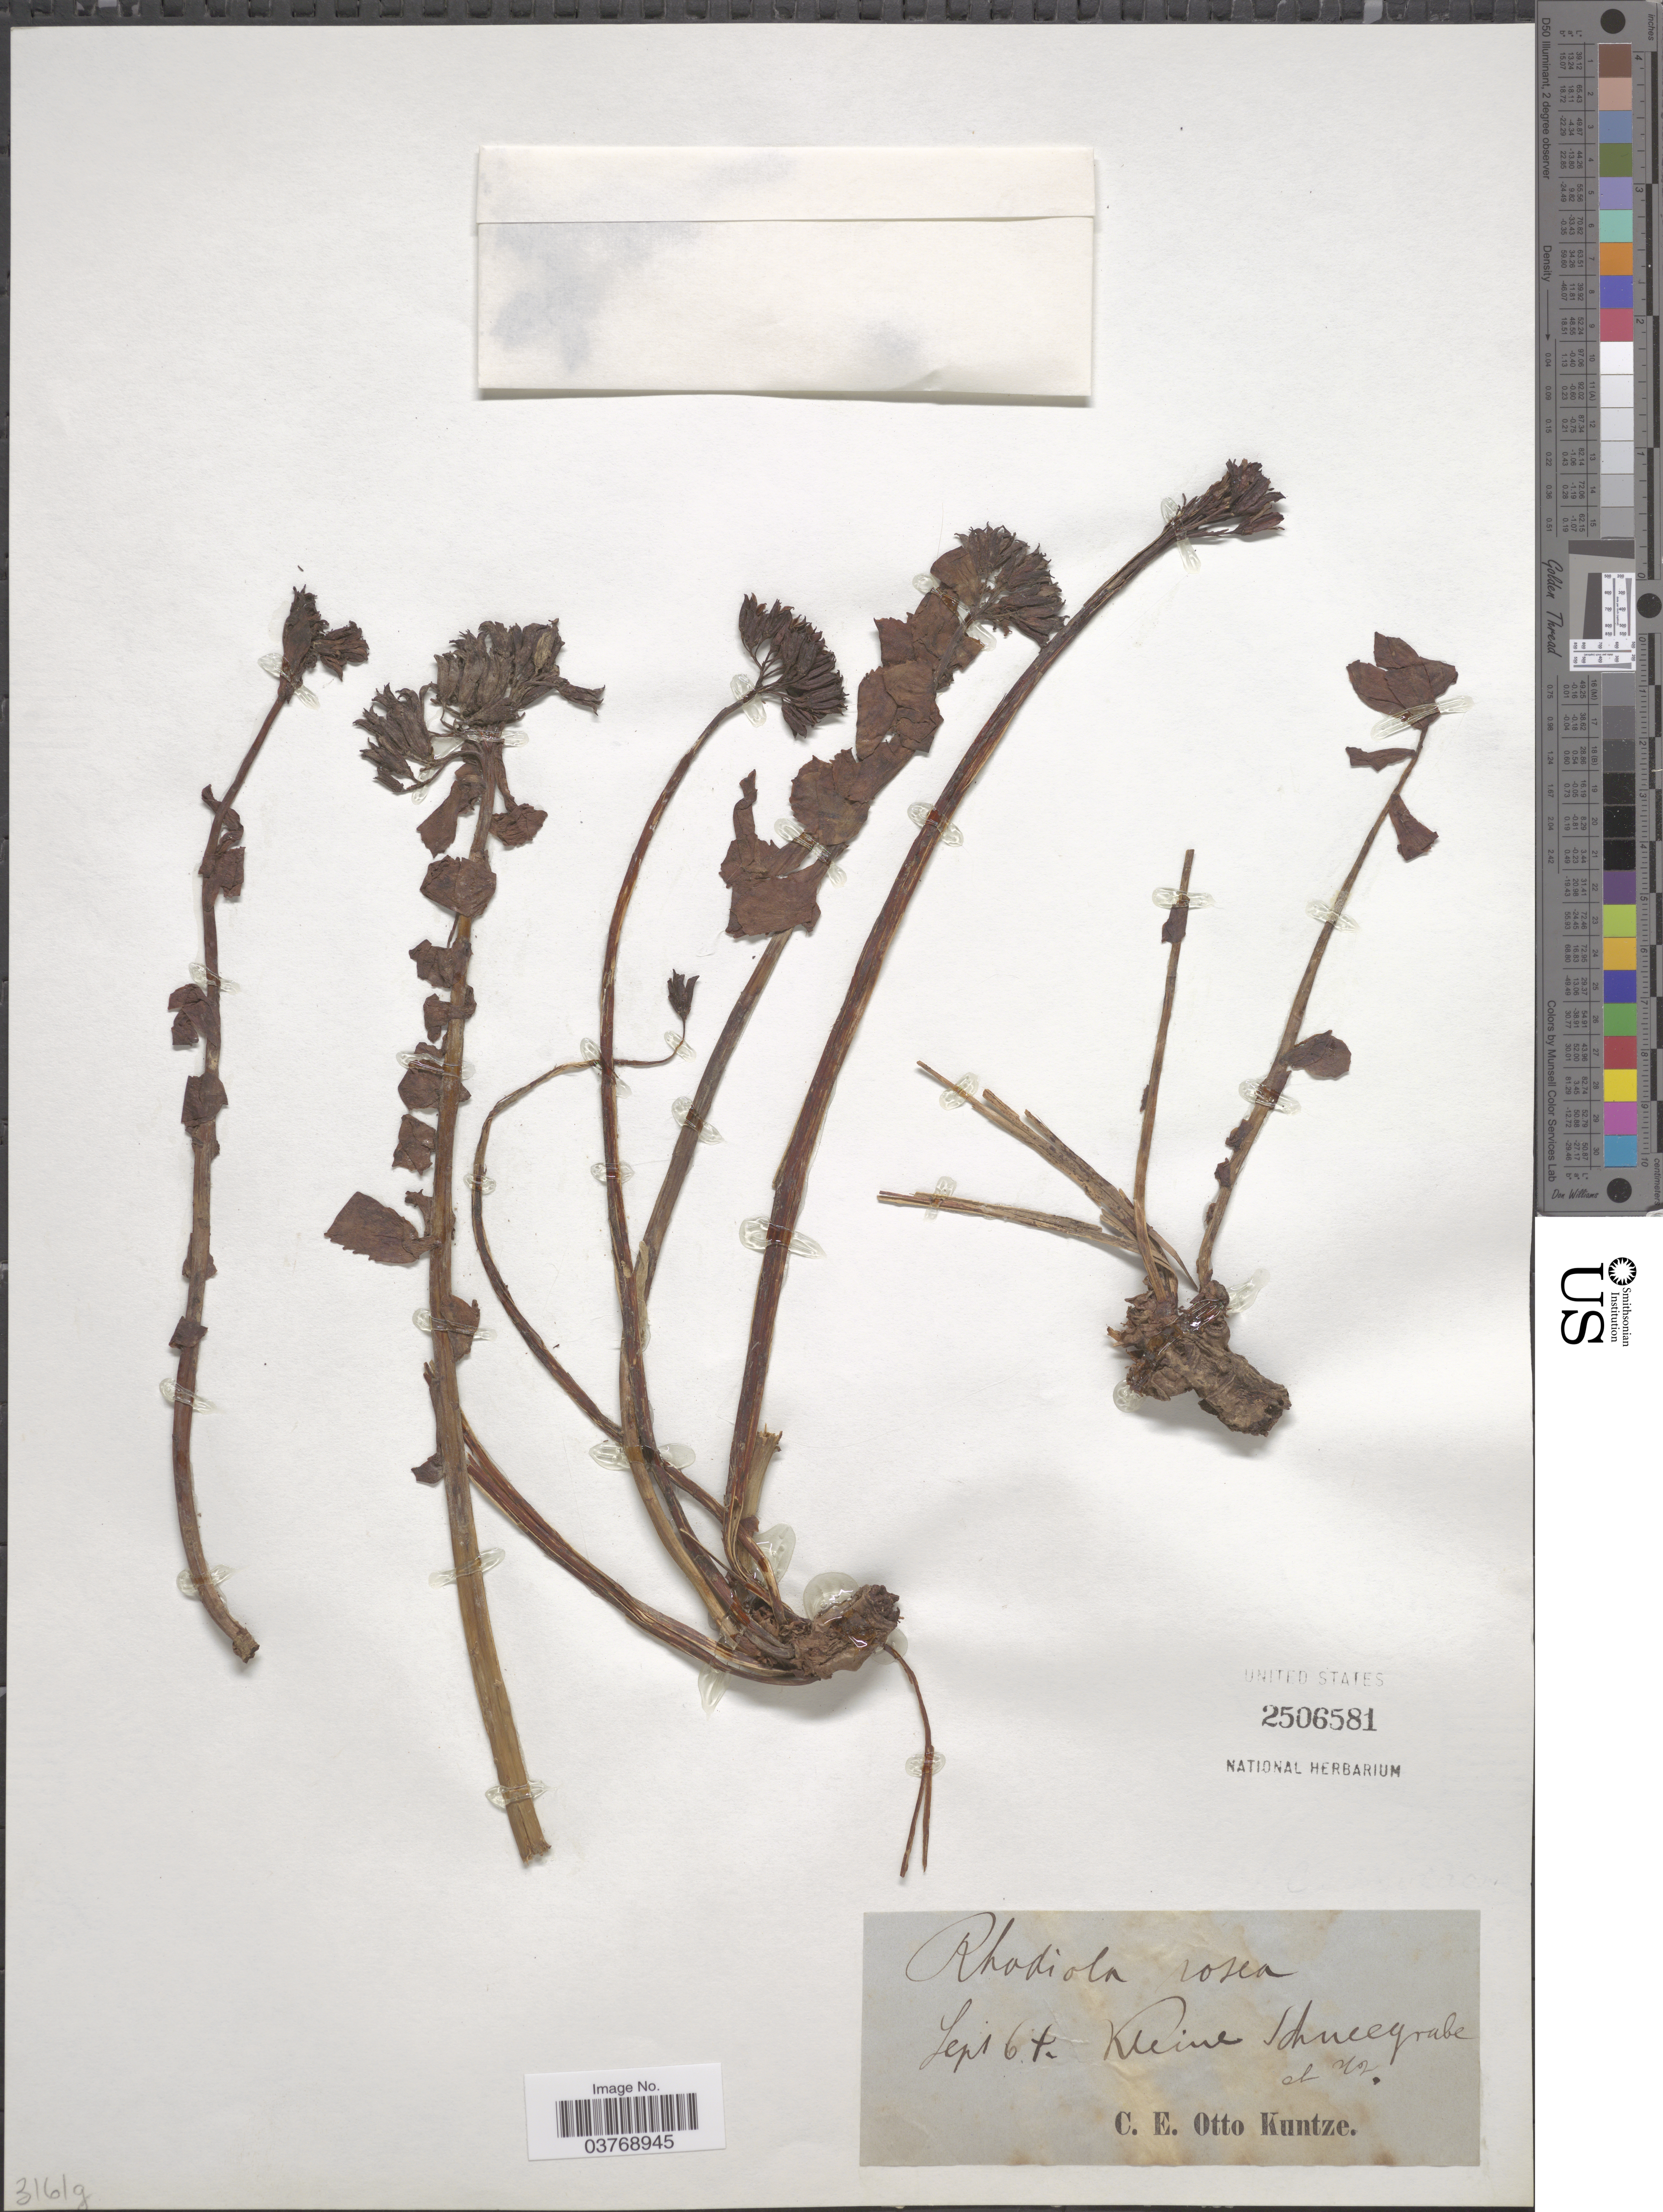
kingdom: Plantae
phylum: Tracheophyta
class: Magnoliopsida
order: Saxifragales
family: Crassulaceae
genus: Rhodiola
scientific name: Rhodiola rosea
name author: L.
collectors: C.E.O. Kuntze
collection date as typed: Transcribed d/m/y: /9/64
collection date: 1864-09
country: Poland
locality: Kleine Schneegrabe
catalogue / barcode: US 2506581